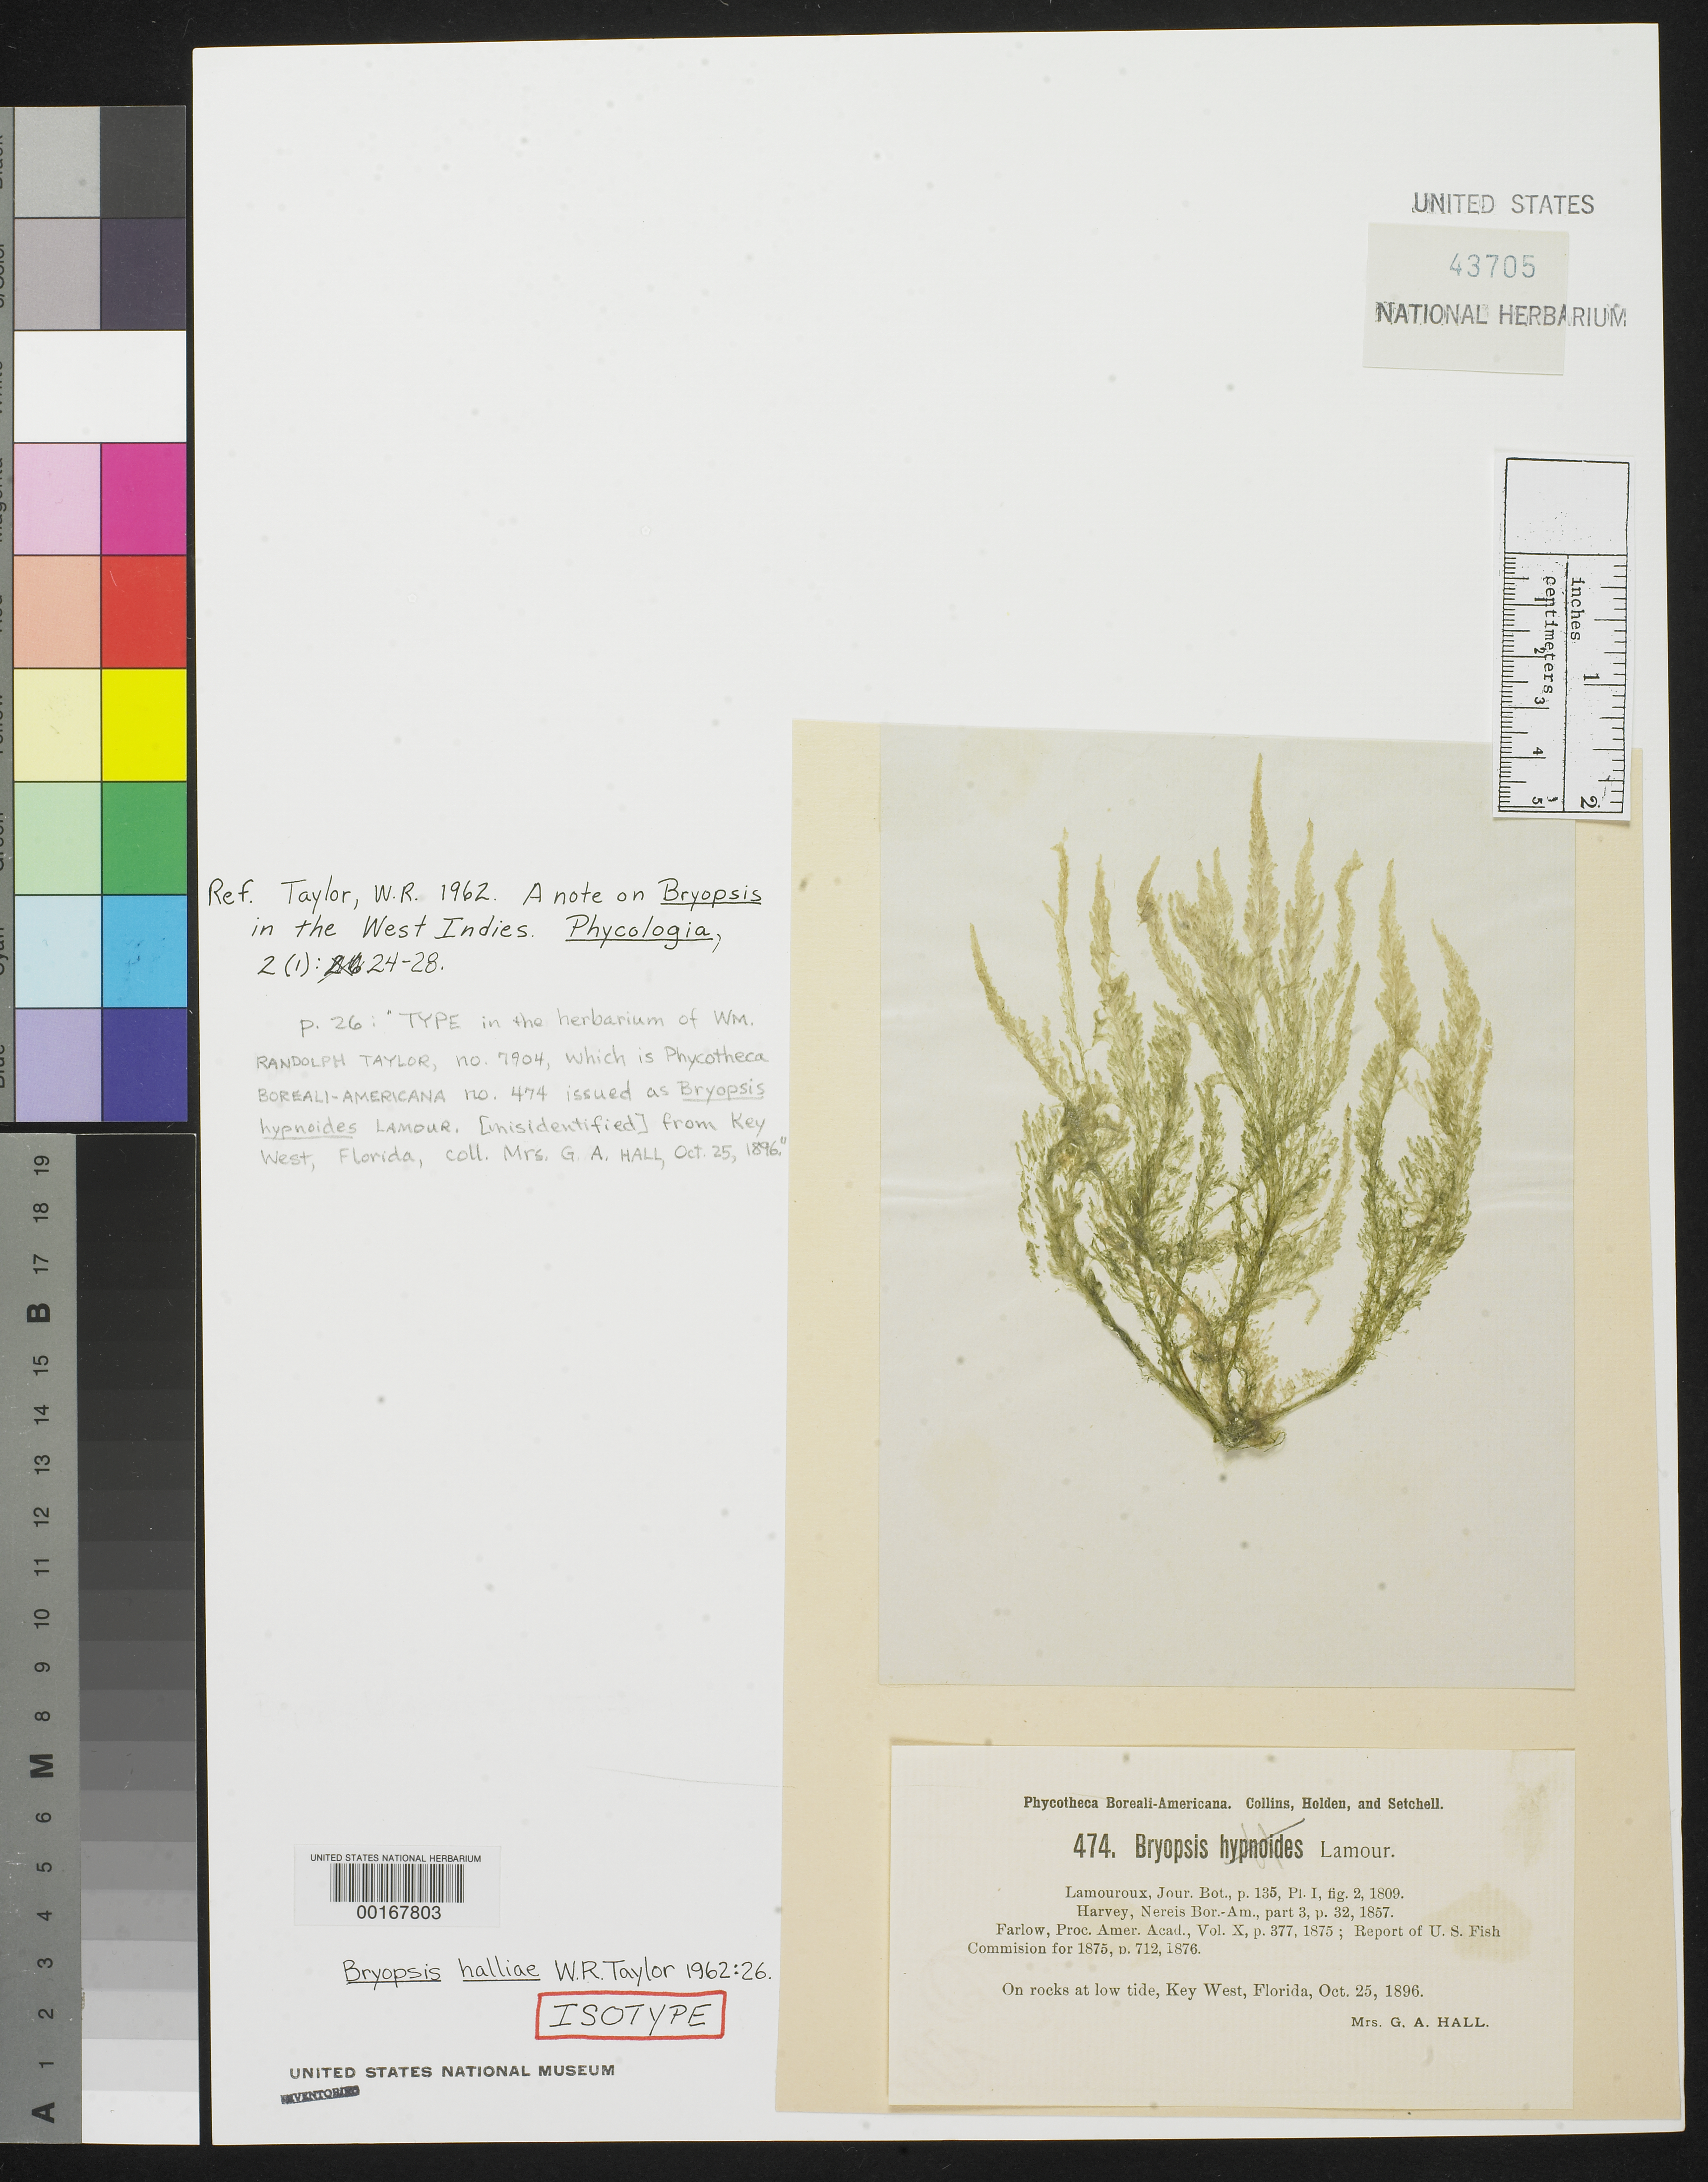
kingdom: Plantae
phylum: Chlorophyta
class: Ulvophyceae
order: Bryopsidales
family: Bryopsidaceae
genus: Bryopsis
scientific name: Bryopsis halliae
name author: W.R. Taylor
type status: Isotype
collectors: Mrs. Hall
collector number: PB-A 474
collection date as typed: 25 Oct 1896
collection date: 1896-10-25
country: United States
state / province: Florida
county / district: Monroe County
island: Key West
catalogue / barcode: US 43705